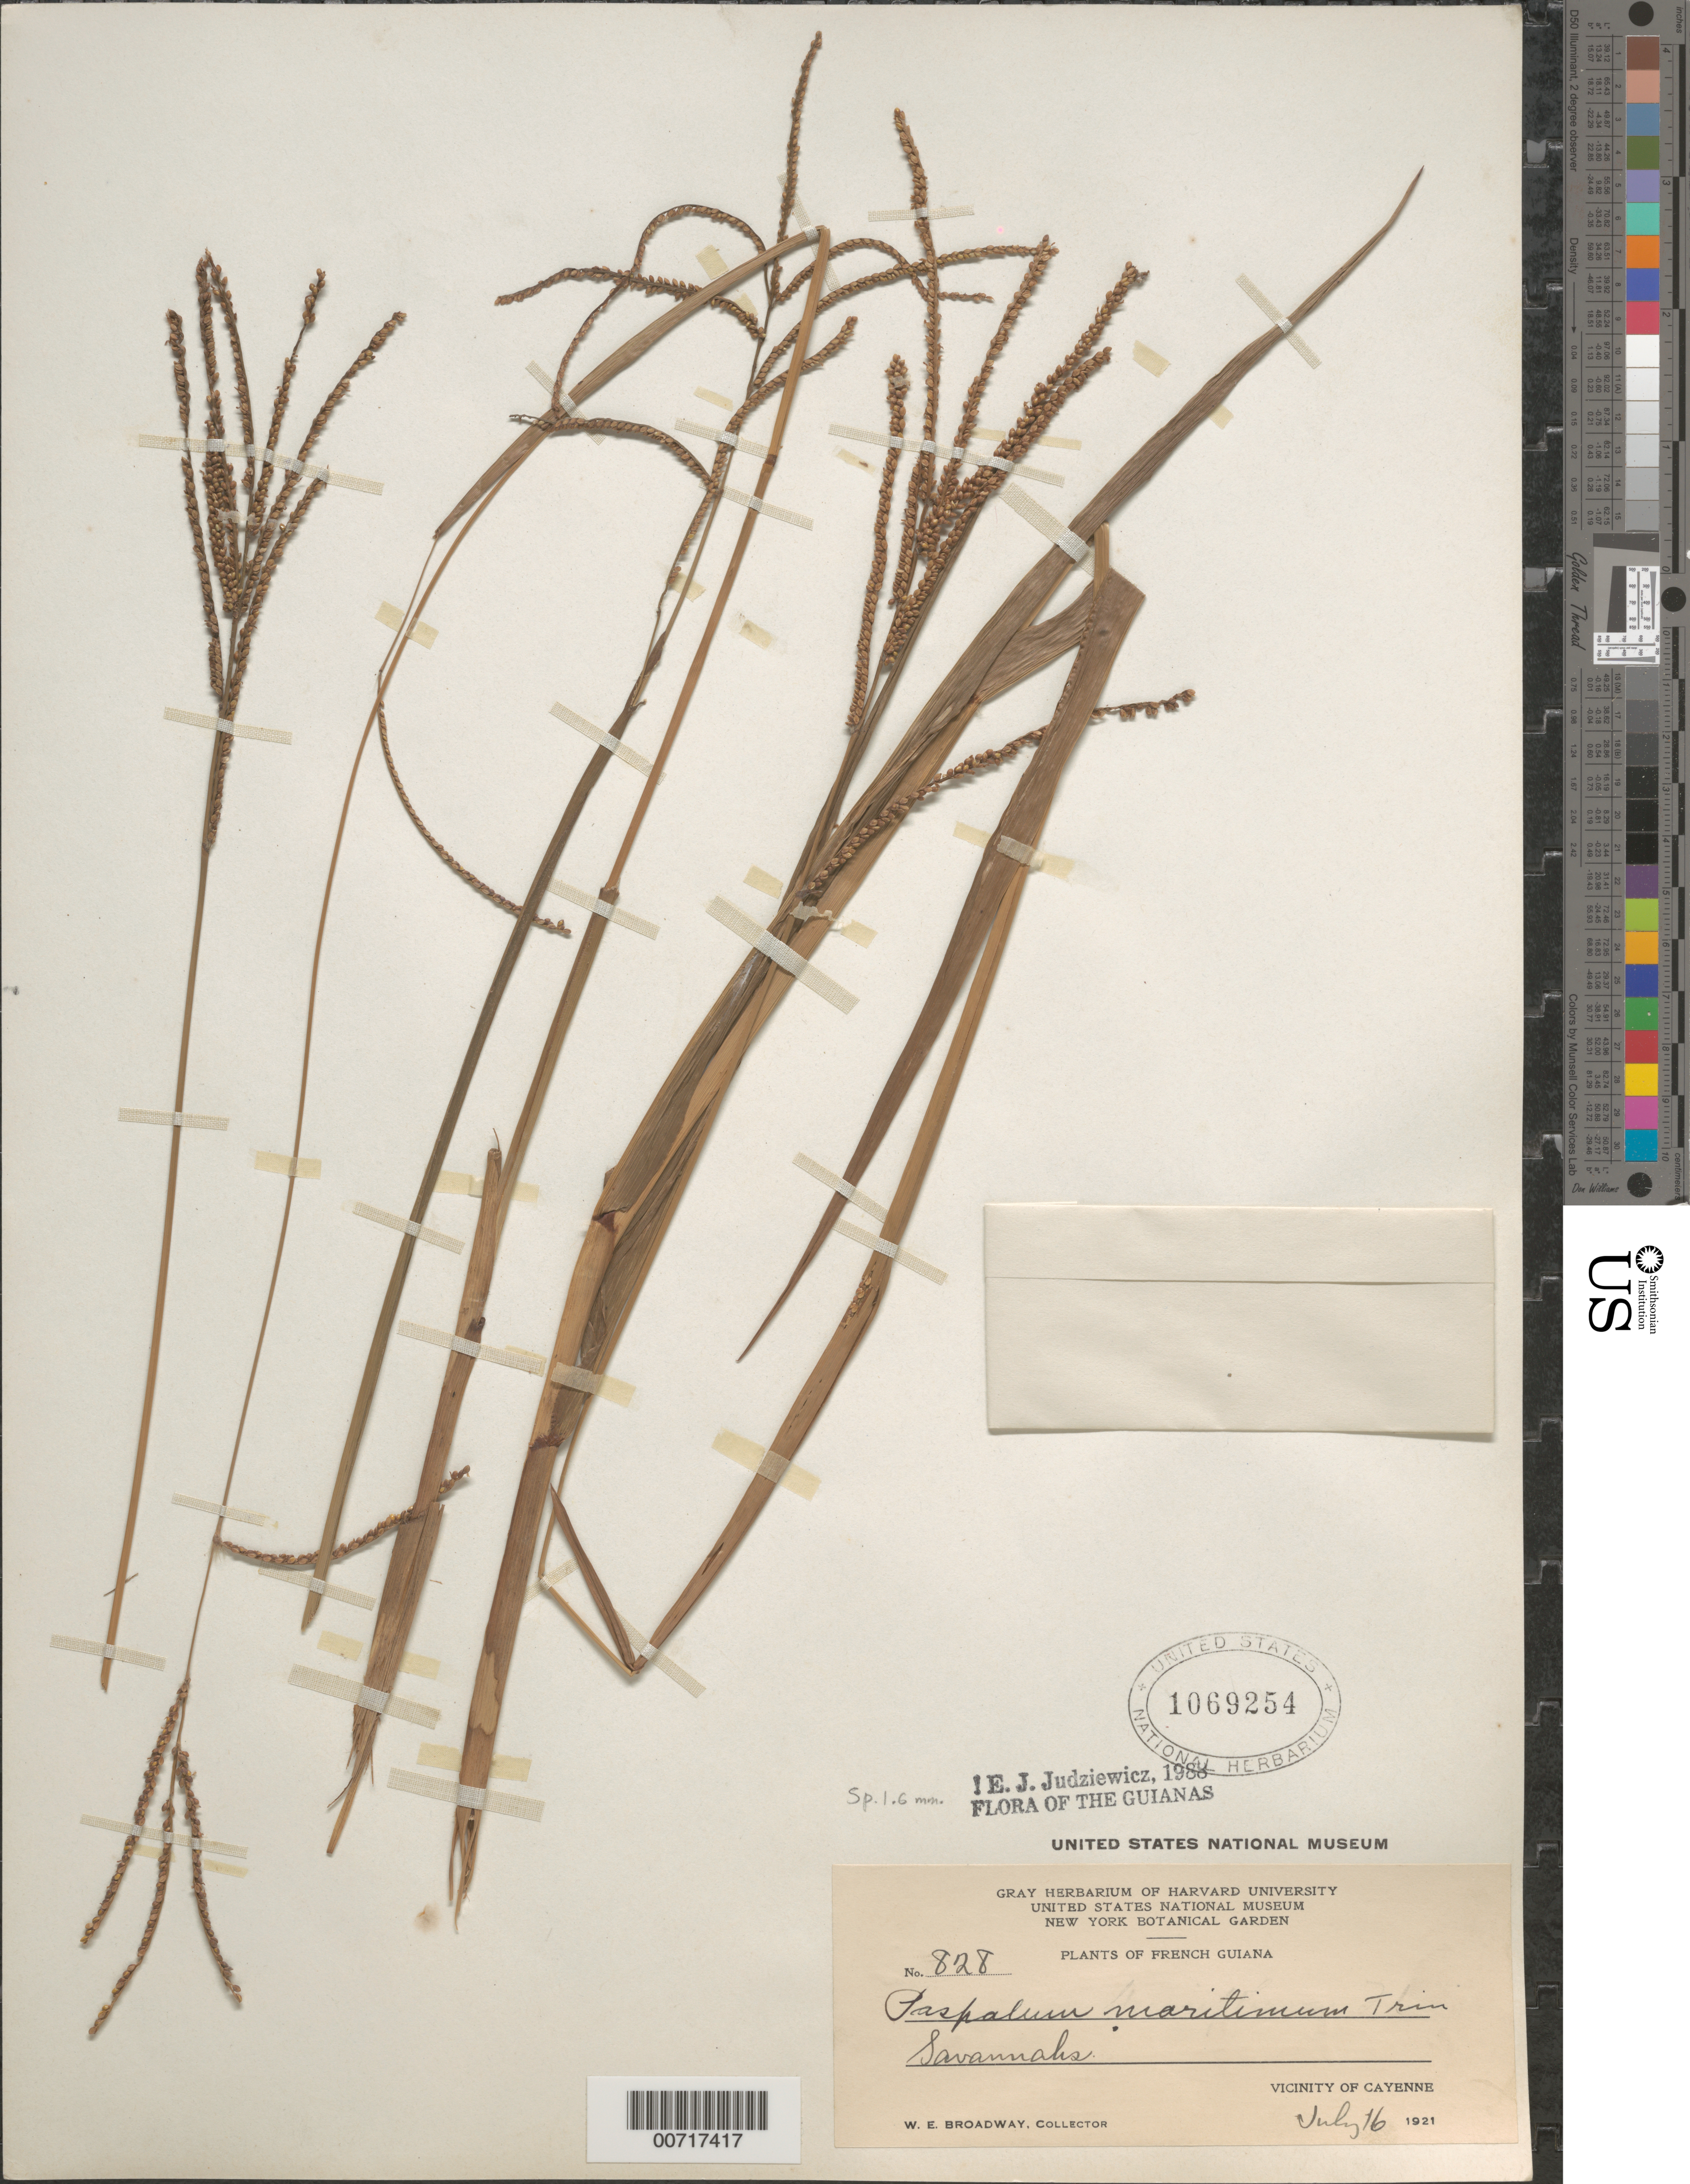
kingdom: Plantae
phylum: Tracheophyta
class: Liliopsida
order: Poales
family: Poaceae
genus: Paspalum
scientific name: Paspalum maritimum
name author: Trin.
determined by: Judziewicz, E. J.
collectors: W. E. Broadway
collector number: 828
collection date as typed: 16-Jul-21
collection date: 1921-07-16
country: French Guiana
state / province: Cayenne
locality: Cayenne, vic.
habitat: Savannas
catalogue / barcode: US 1069254